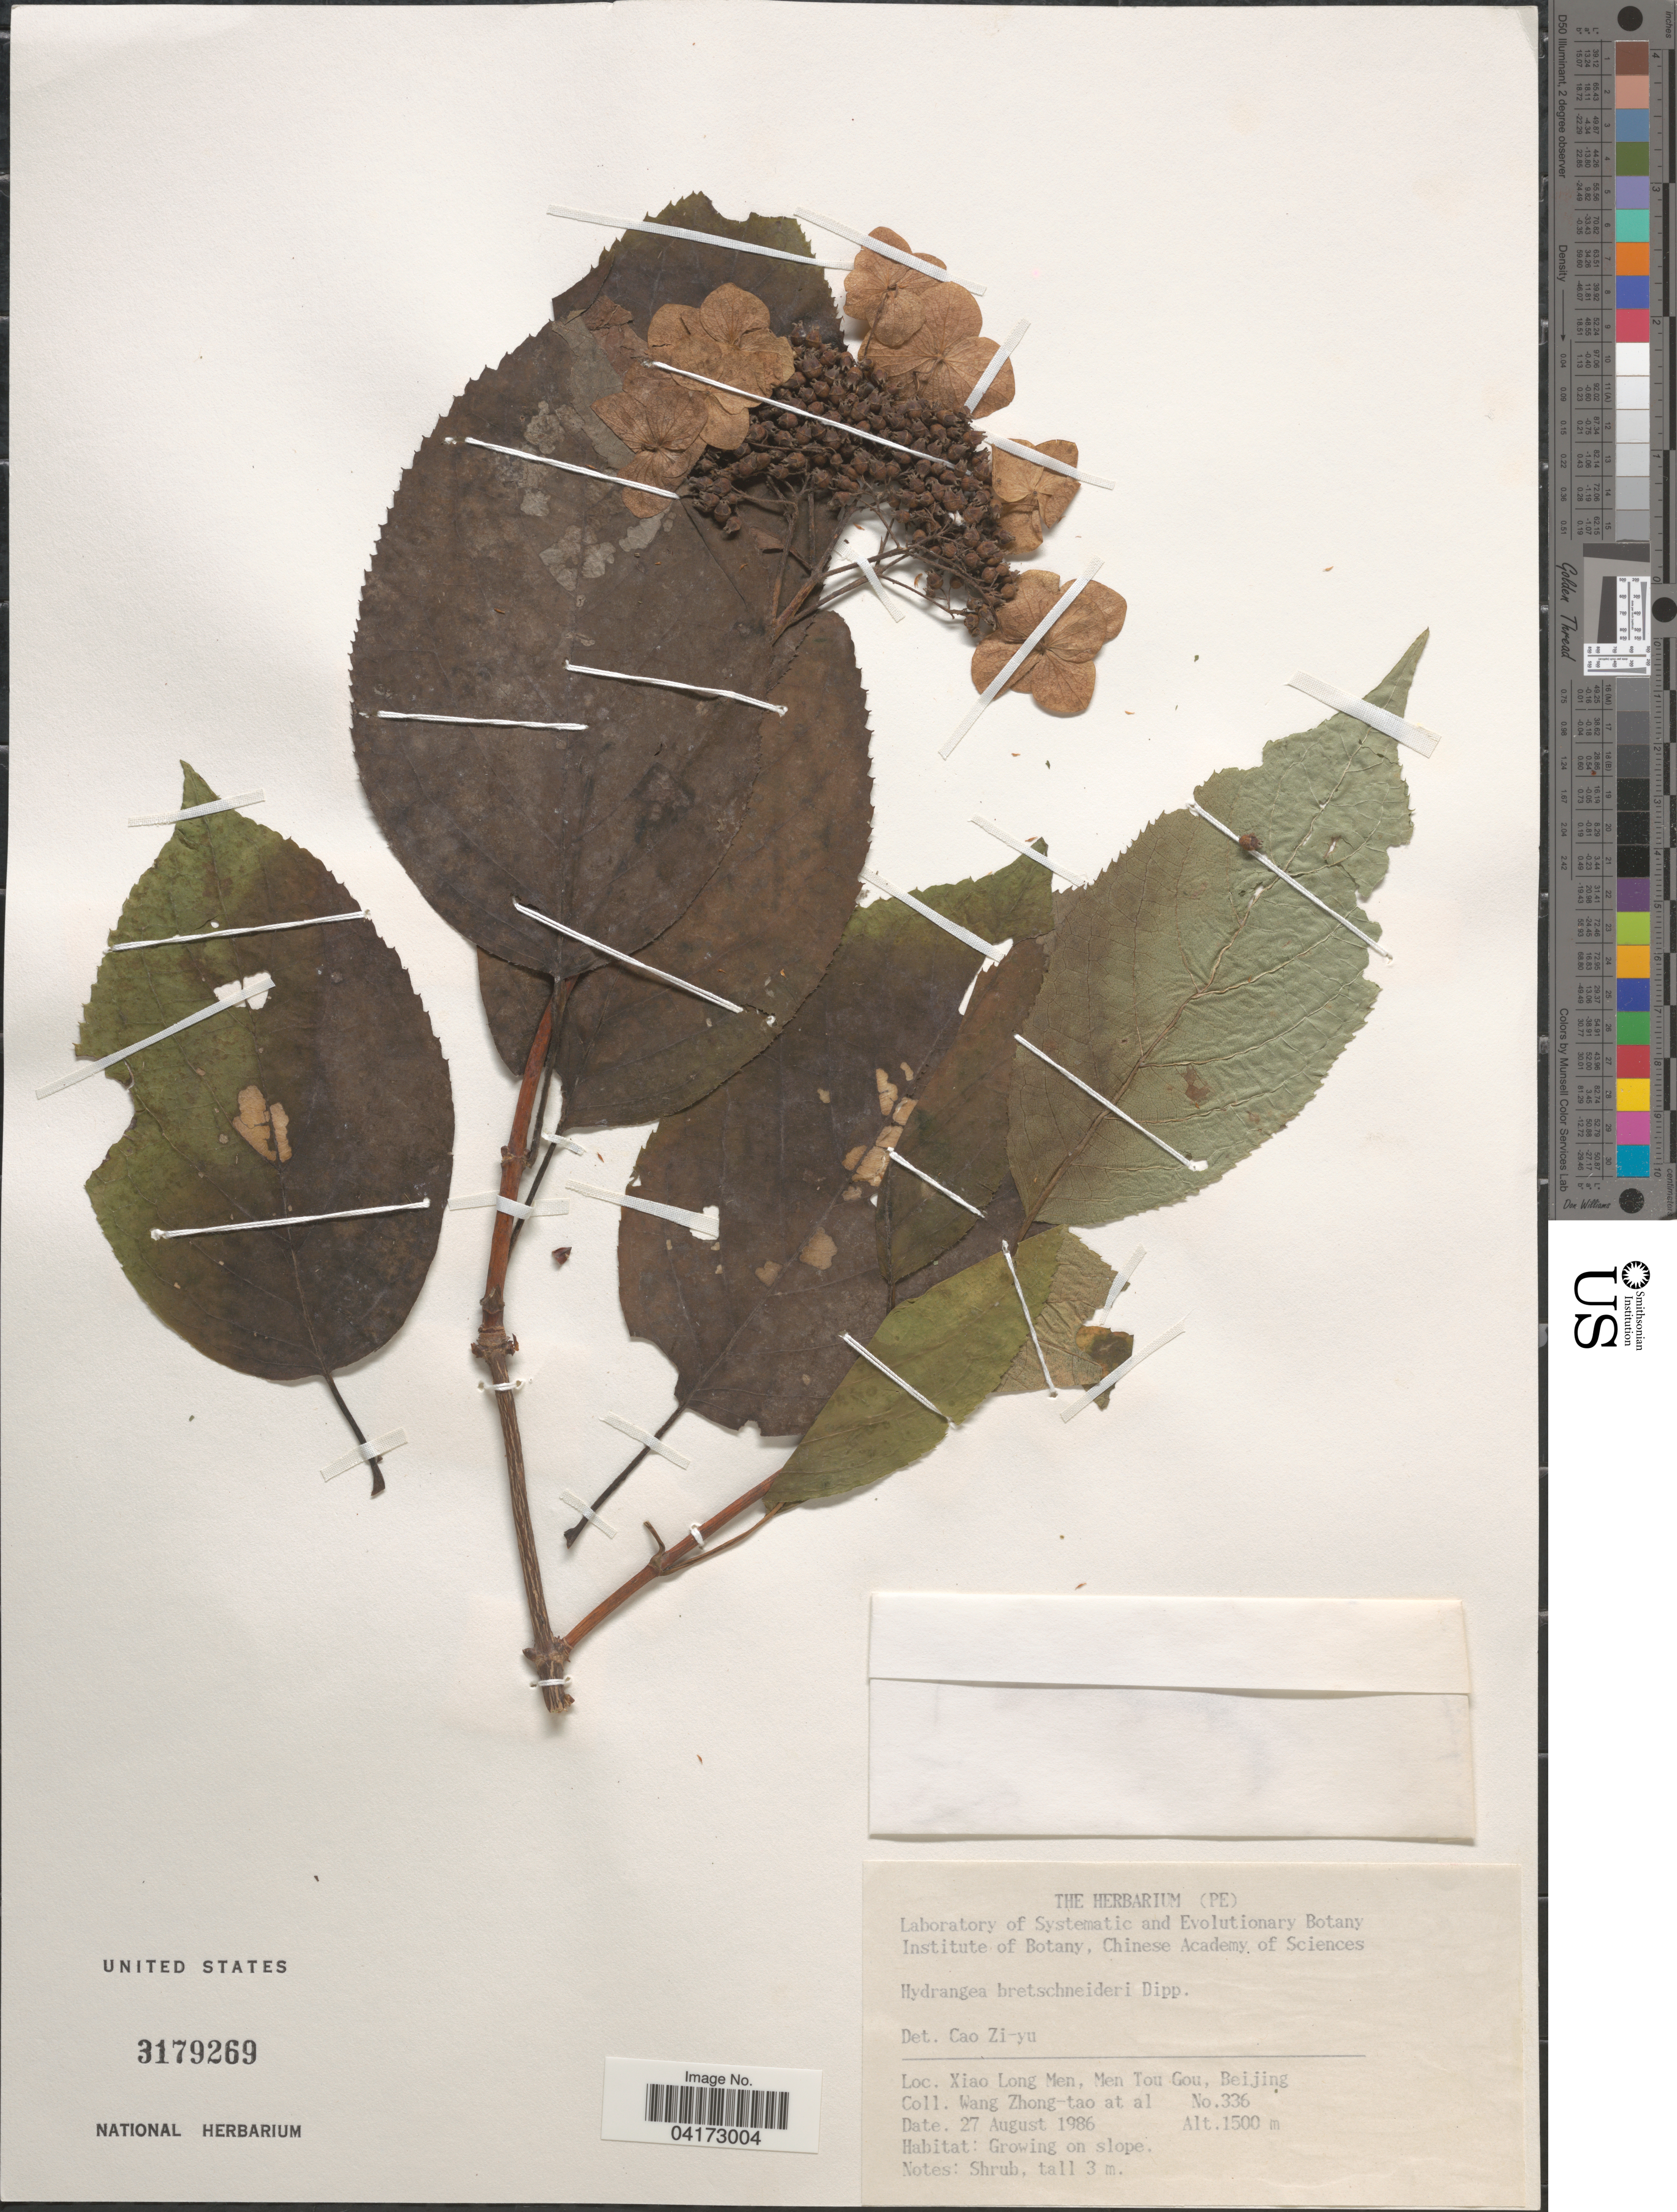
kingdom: Plantae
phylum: Tracheophyta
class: Magnoliopsida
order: Cornales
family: Hydrangeaceae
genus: Hydrangea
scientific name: Hydrangea bretschneideri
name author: Dippel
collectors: W. Zhong-Tao & et al.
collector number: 336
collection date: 1986-08-27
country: China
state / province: Beijing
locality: Xiao Long Men, Men Tou Gou, Beijing.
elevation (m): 1500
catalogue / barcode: US 3179269